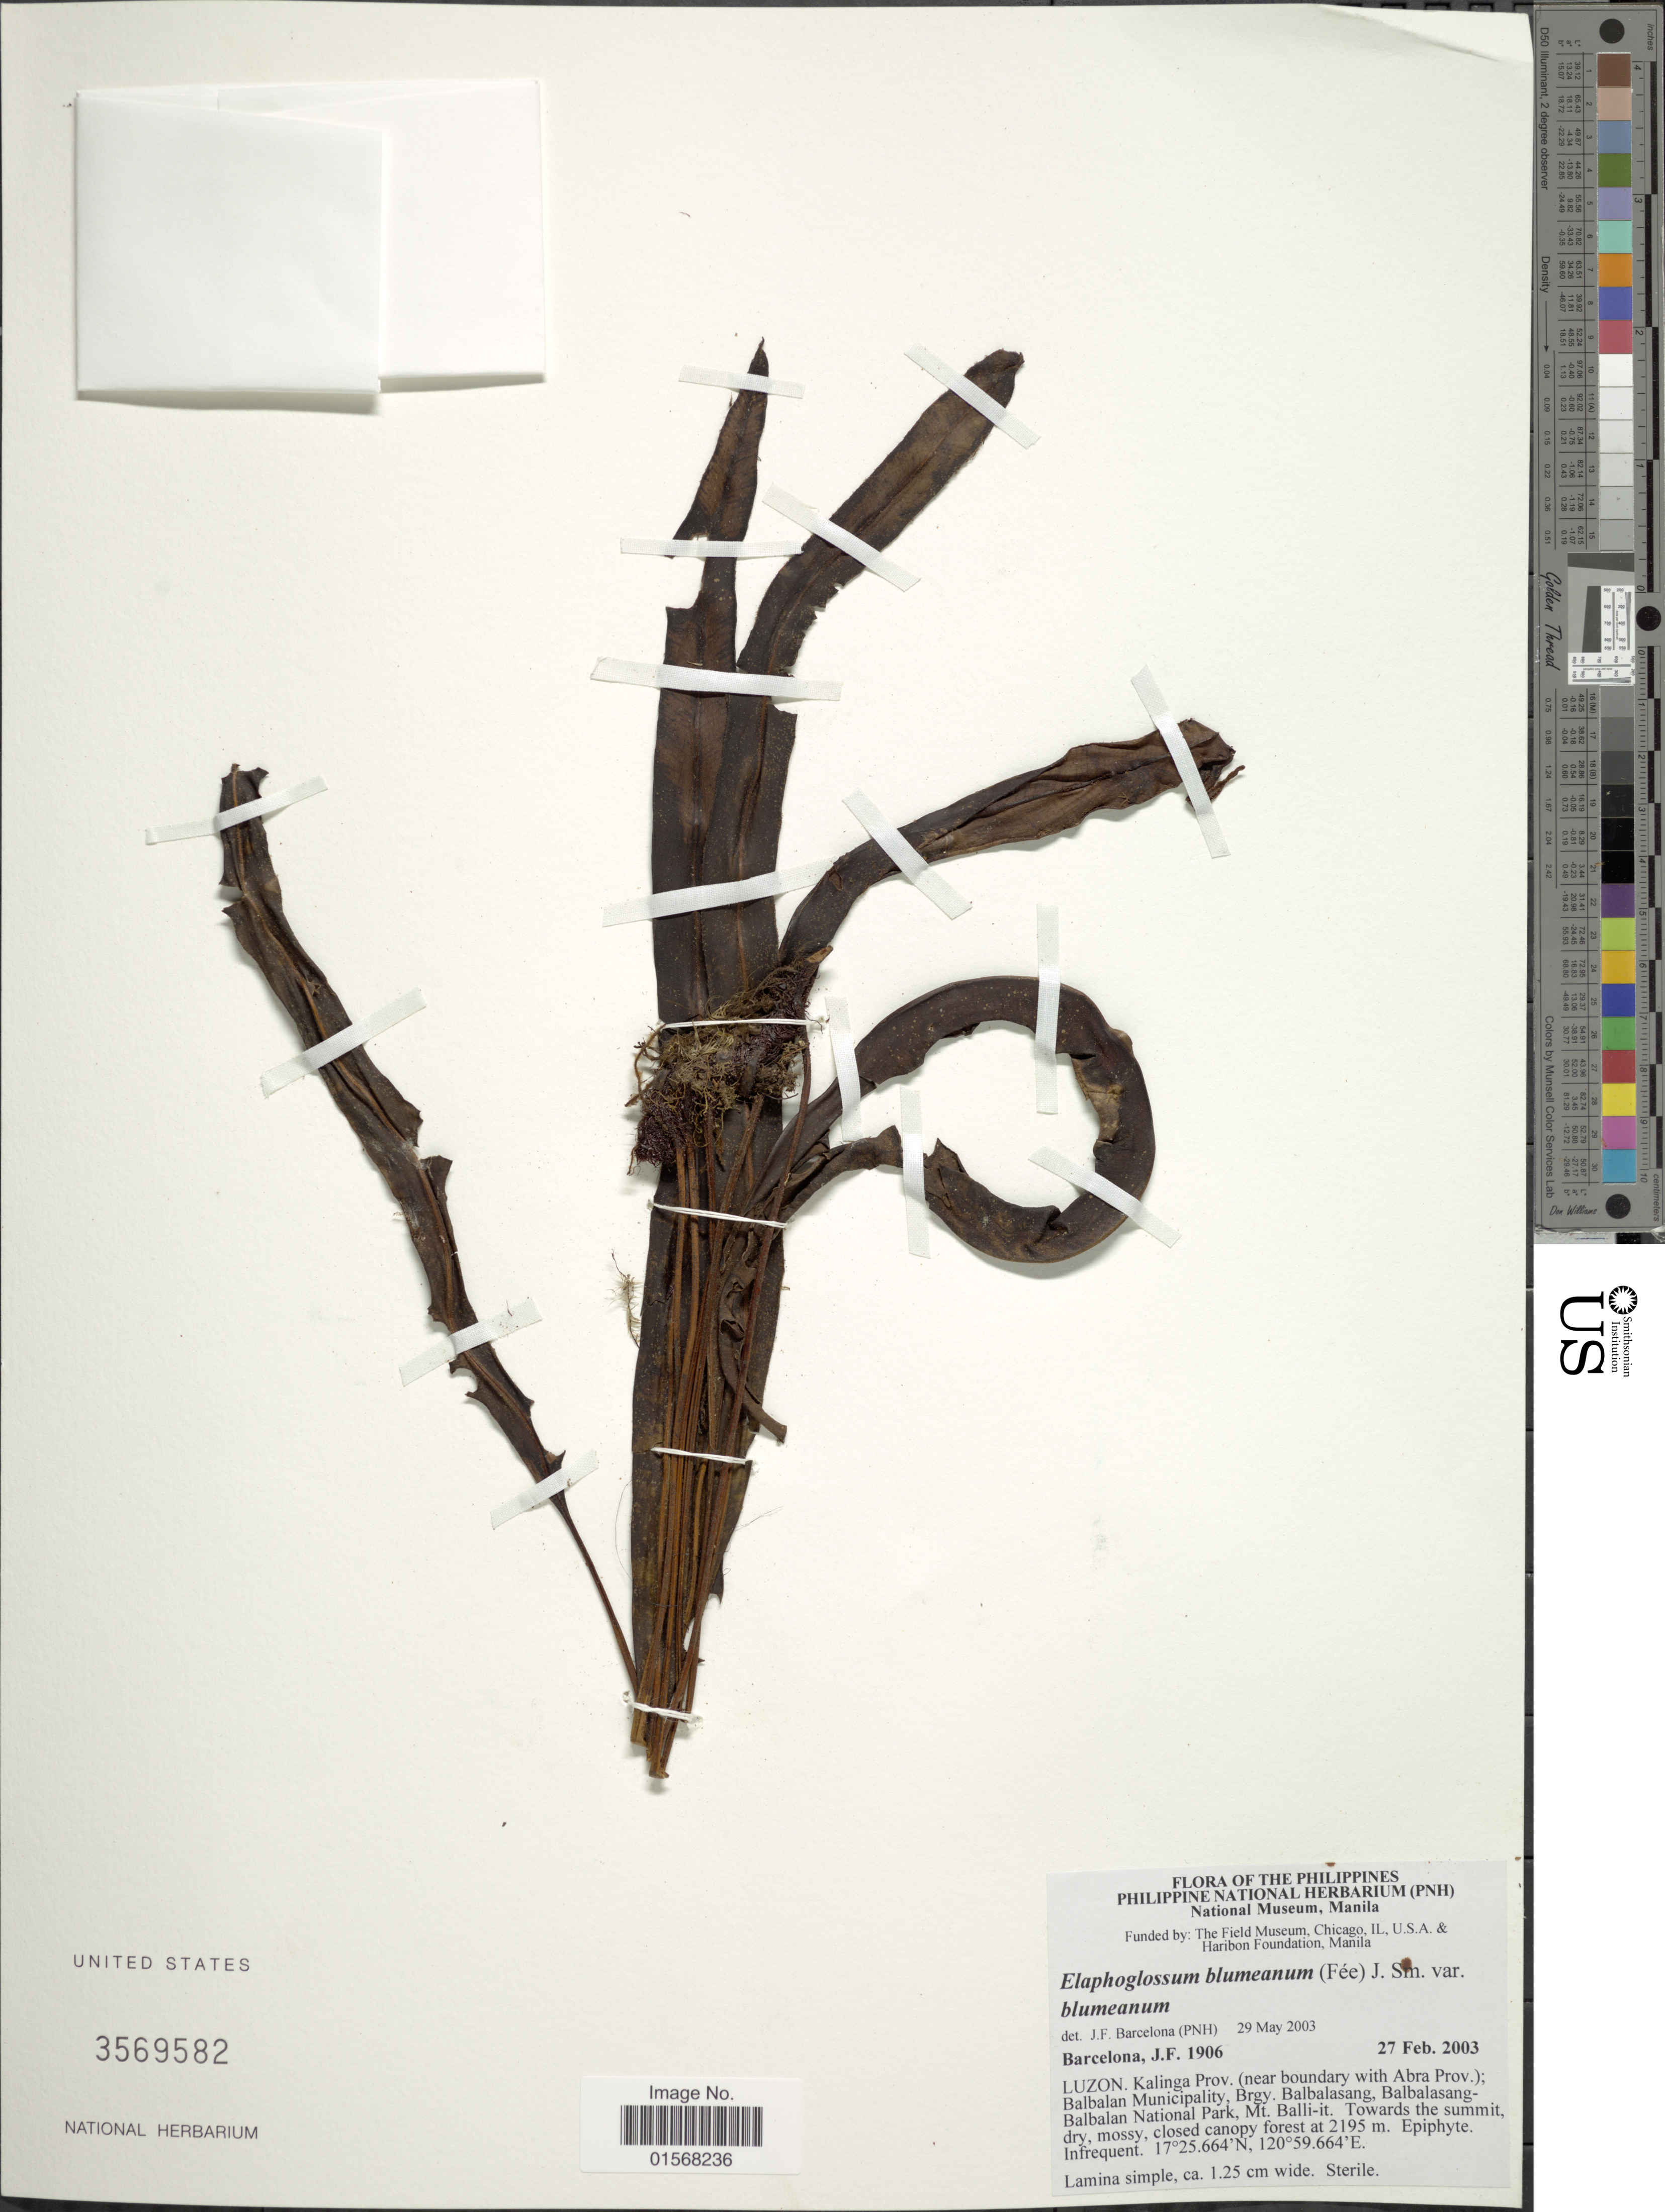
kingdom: Plantae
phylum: Tracheophyta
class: Polypodiopsida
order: Polypodiales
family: Dryopteridaceae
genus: Elaphoglossum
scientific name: Elaphoglossum blumeanum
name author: (Fée) J. Sm.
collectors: J. F. Barcelona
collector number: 1906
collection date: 2003-02-27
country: Philippines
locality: Luzon, Kalinga Prov. (near boundary with Abra Prov.); Balbalan Municipality, Brgy, Balbalasang, Balbalasang- Balbalan National Park, Mt. Balli-it, towards the summit, dry, mossy, closed canopy forest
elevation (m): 2195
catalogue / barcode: US 3569582